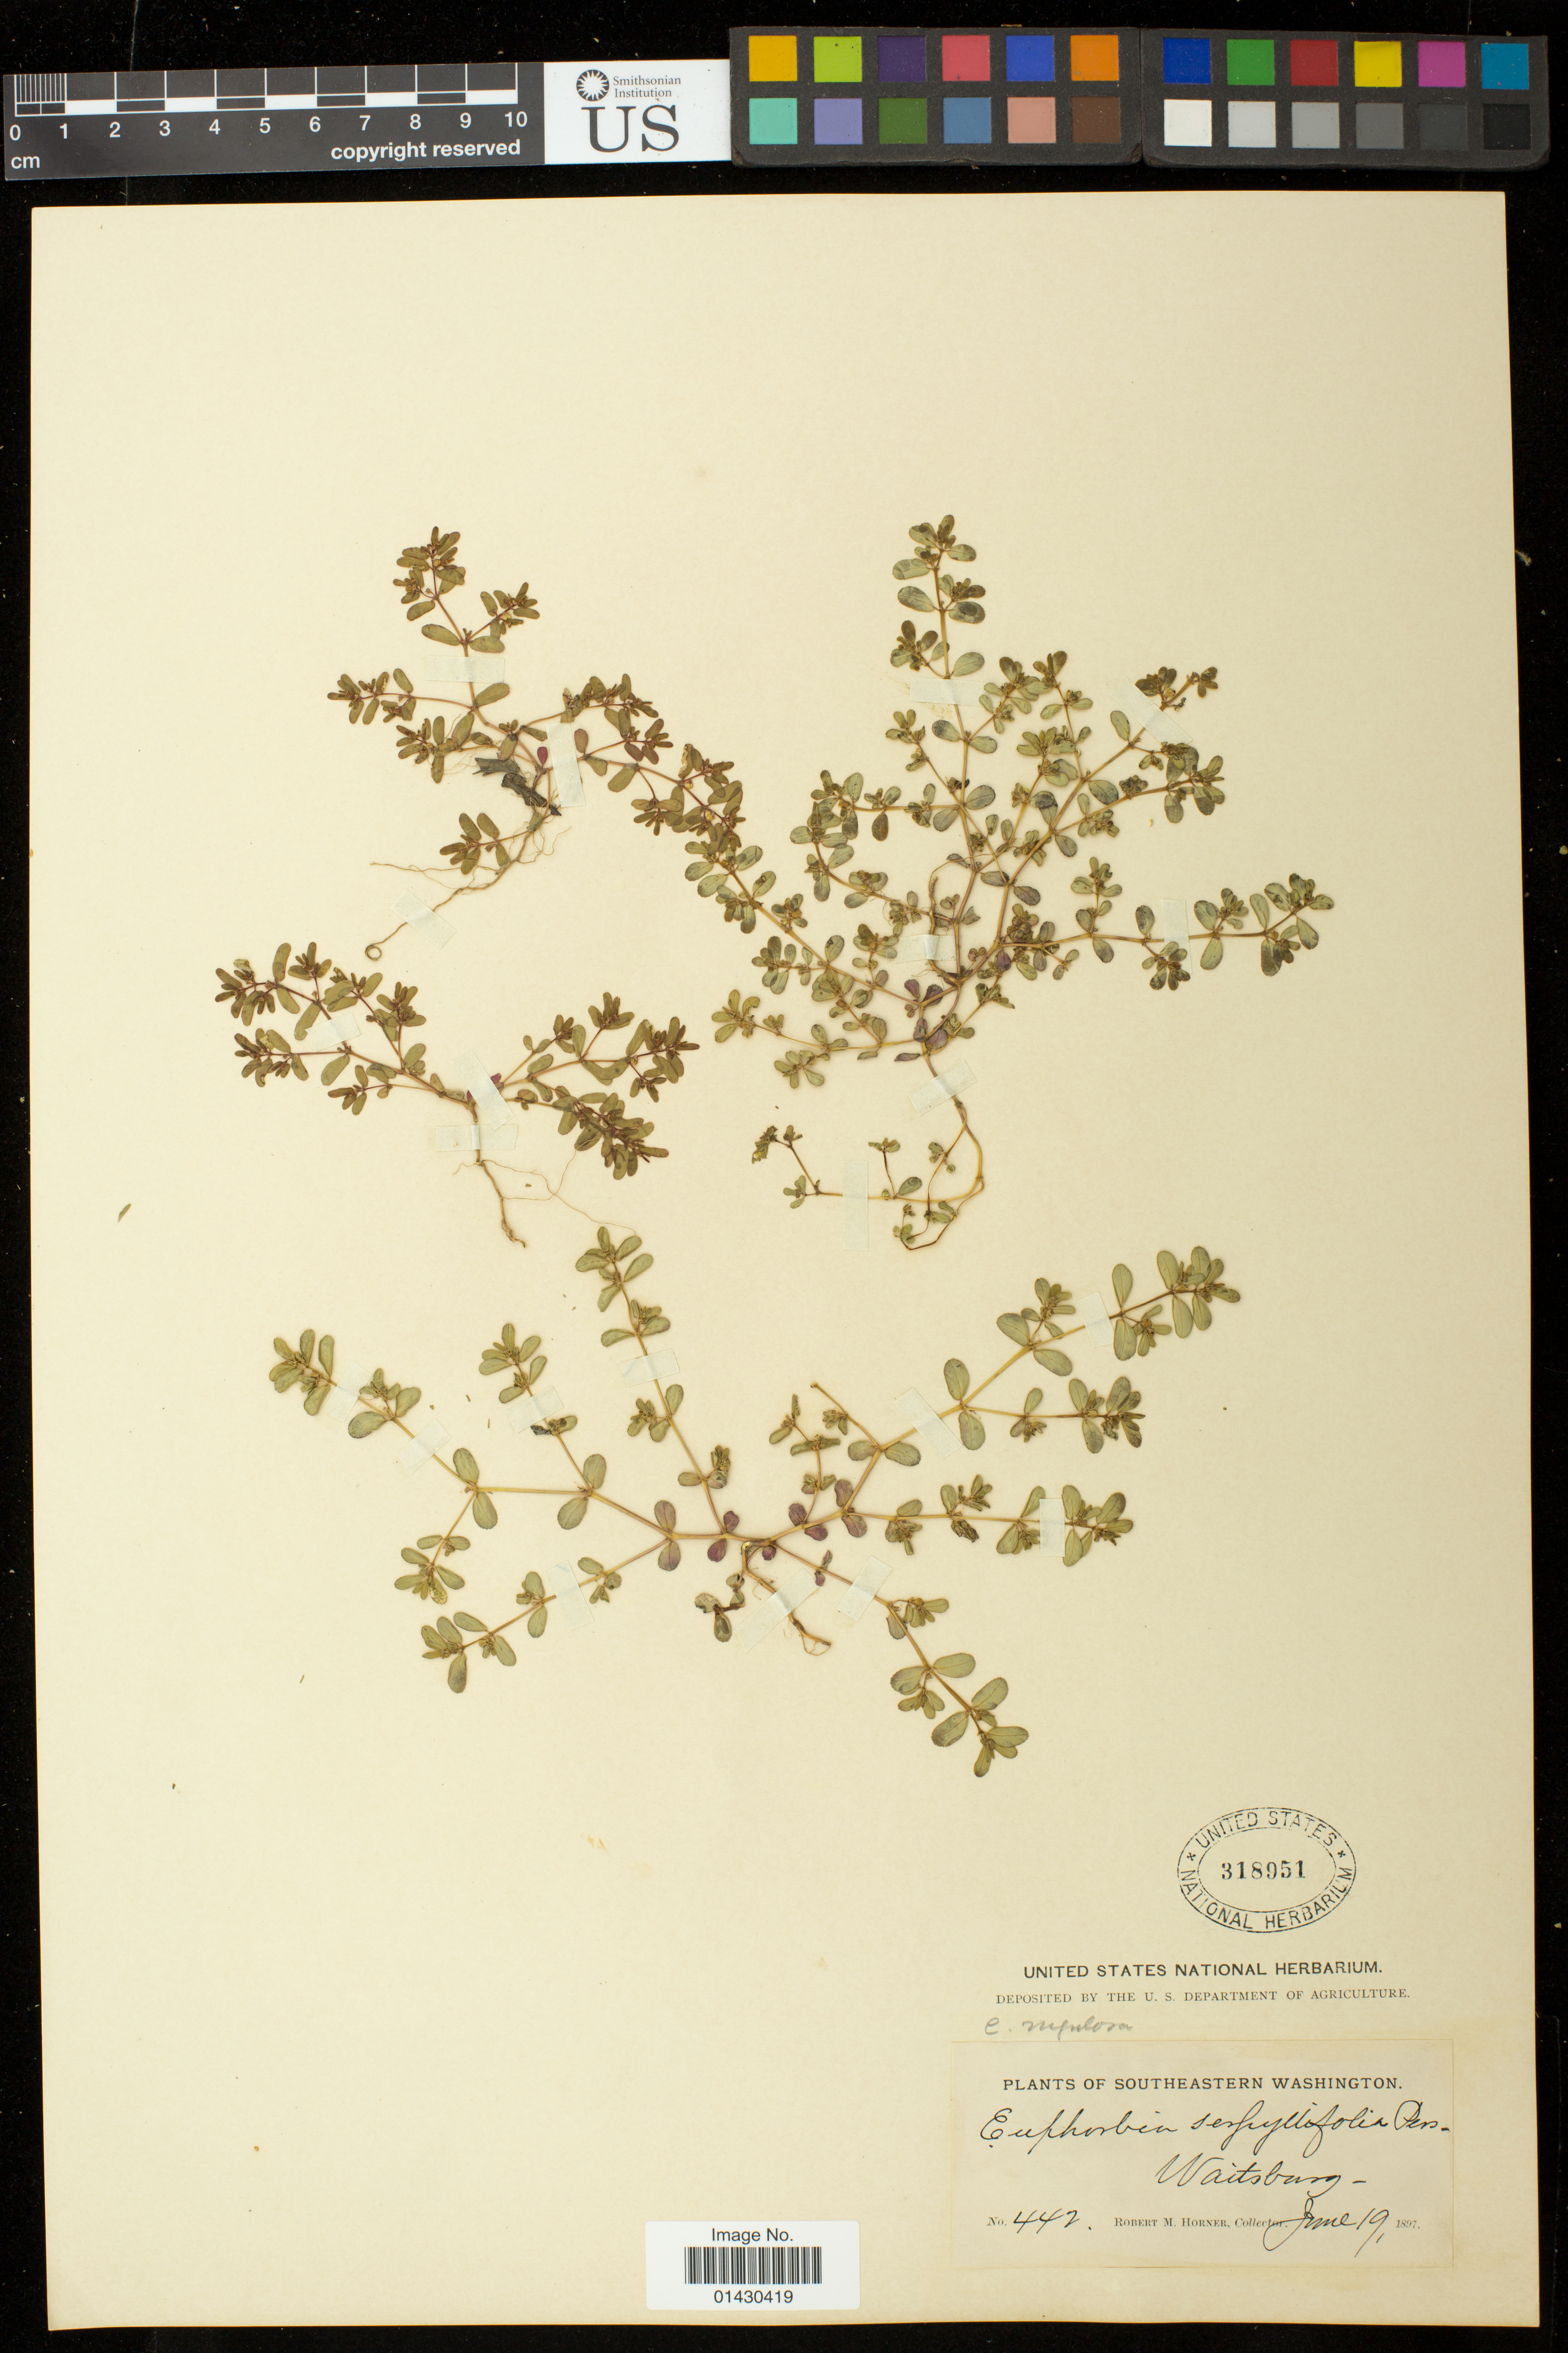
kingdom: Plantae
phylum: Tracheophyta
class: Magnoliopsida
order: Malpighiales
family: Euphorbiaceae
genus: Euphorbia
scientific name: Euphorbia serpillifolia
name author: Pers.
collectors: R. Horner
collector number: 442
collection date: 1897-06-19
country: United States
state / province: Washington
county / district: Walla Walla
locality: Waitsburg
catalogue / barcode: US 318951